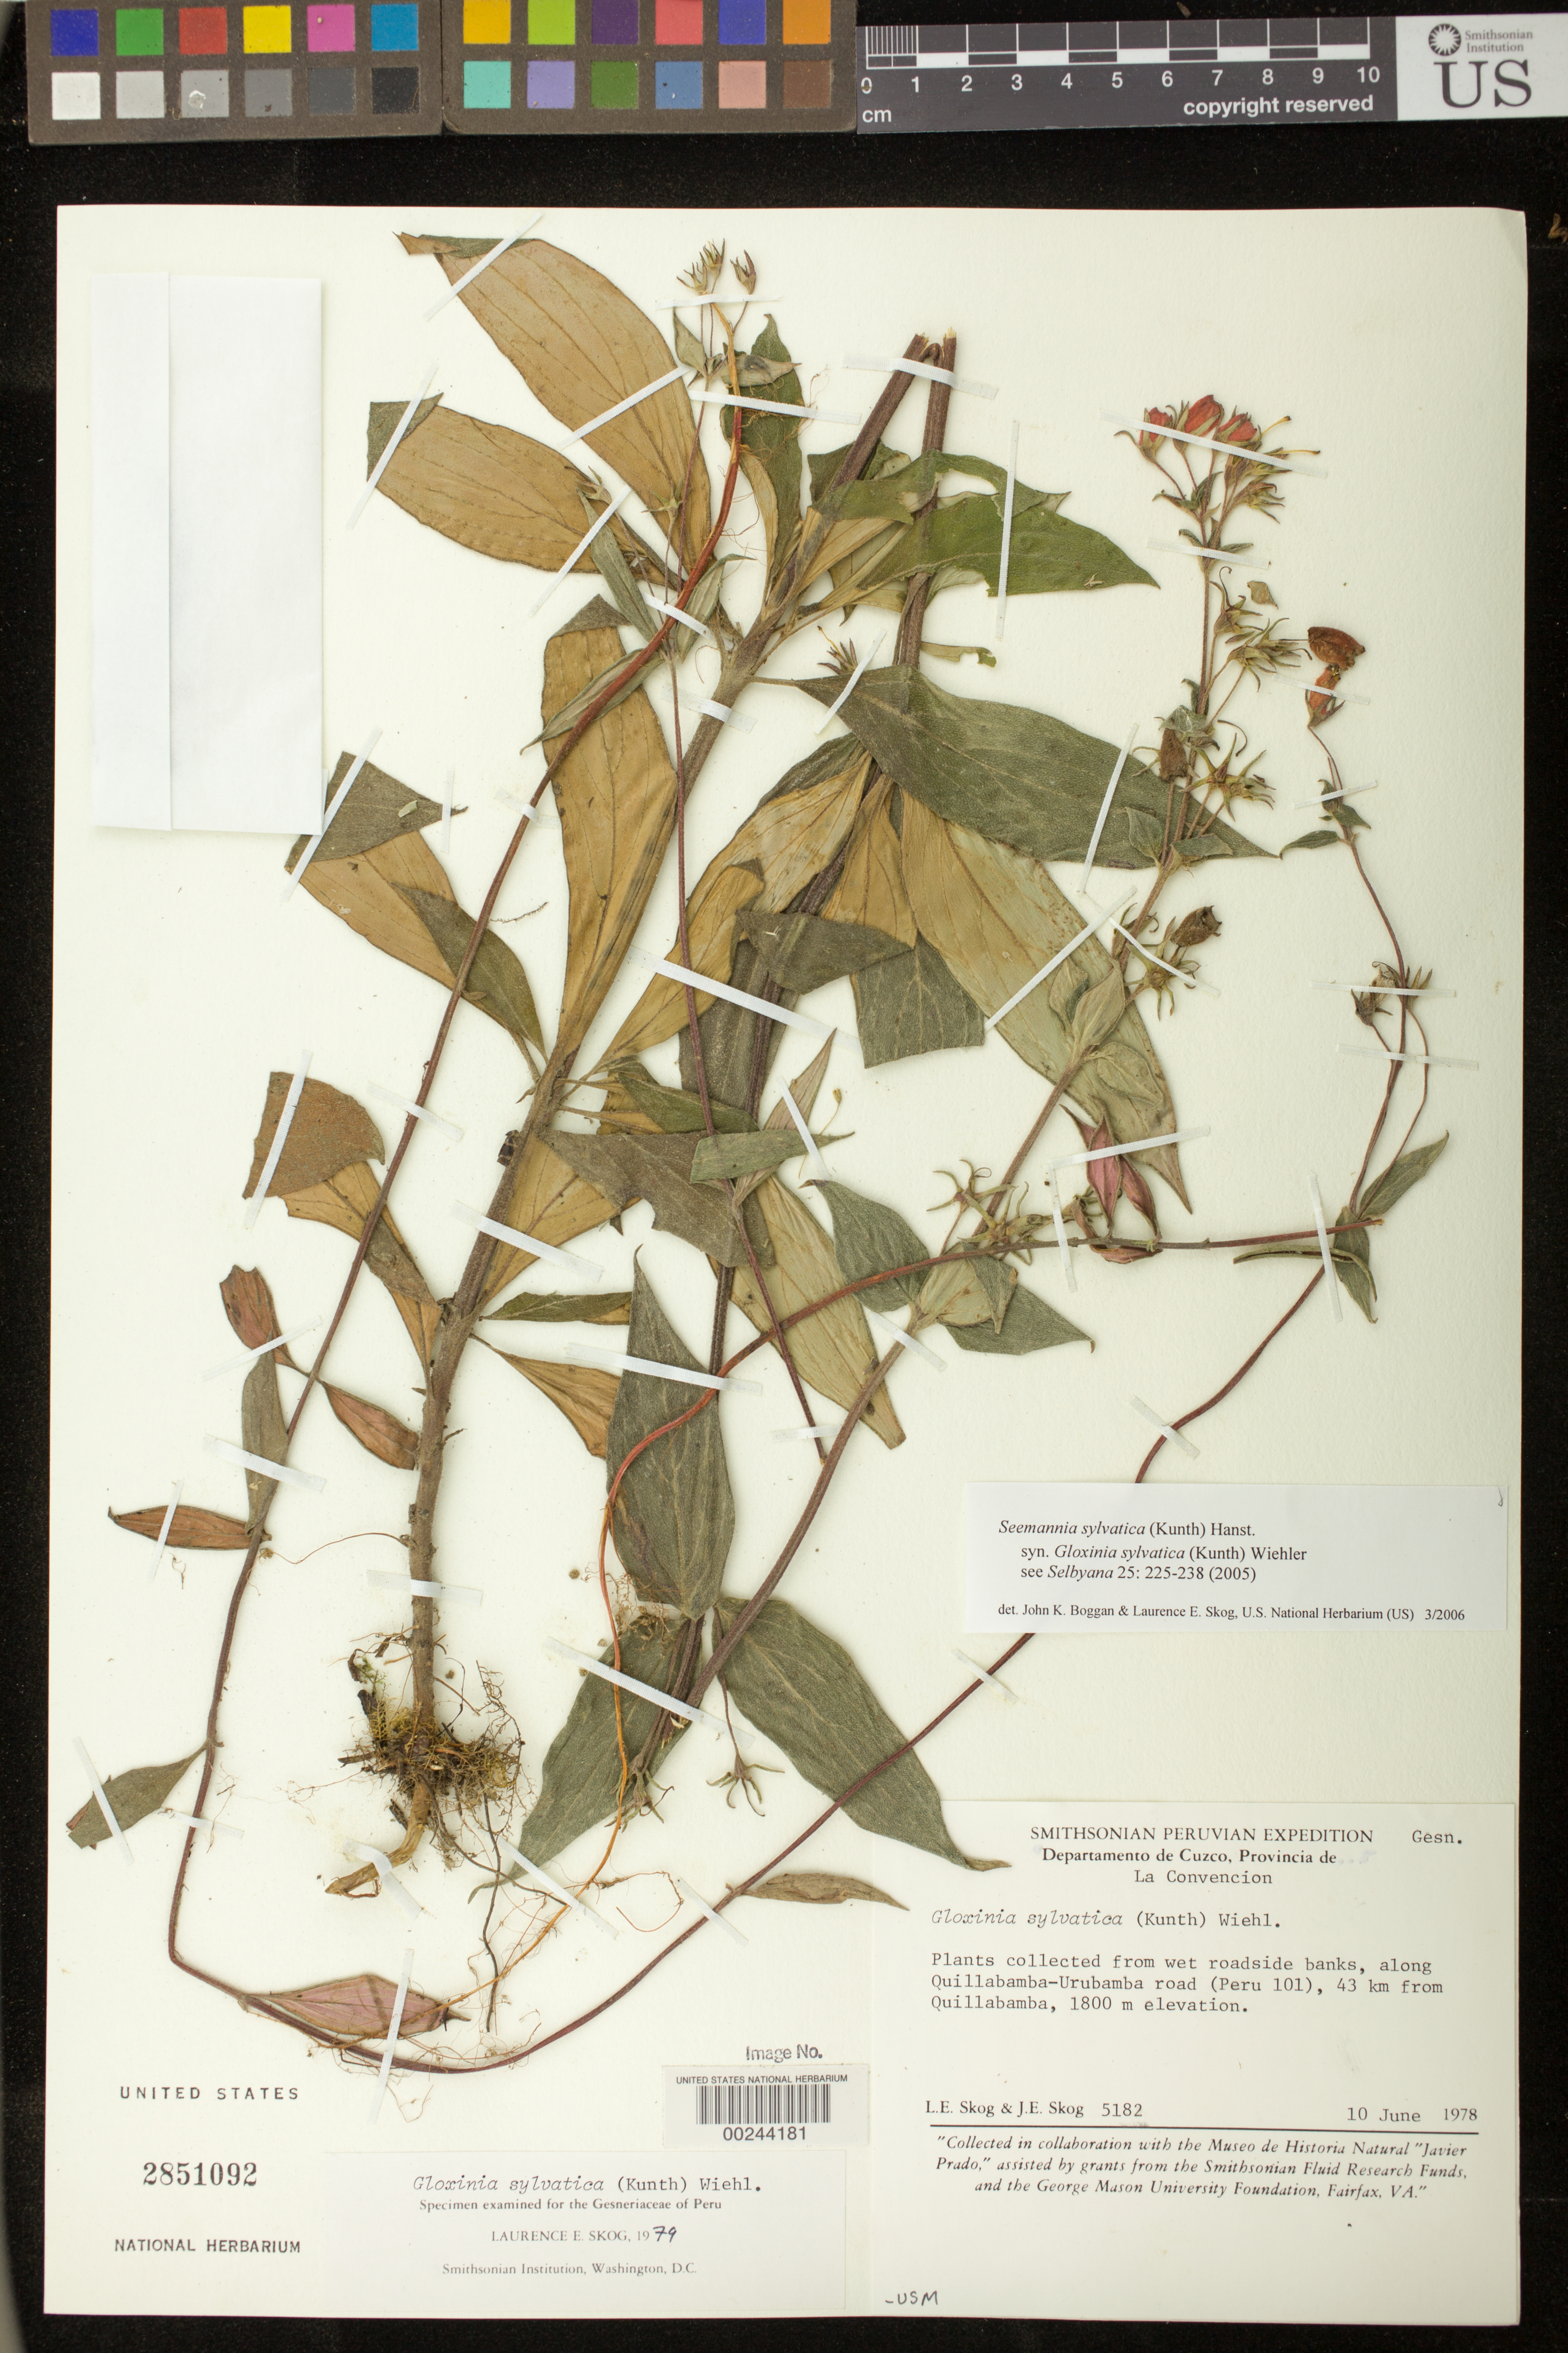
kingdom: Plantae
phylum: Tracheophyta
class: Magnoliopsida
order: Lamiales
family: Gesneriaceae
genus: Seemannia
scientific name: Seemannia sylvatica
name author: (Kunth) Hanst.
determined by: Boggan, J. K.; Skog, L. E.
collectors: L. E. Skog & J. E. Skog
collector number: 5182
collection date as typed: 10 Jun 1978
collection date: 1978-06-10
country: Peru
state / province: Cusco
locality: Prov. Convencion; along Quillabamba-Urubamba road (Peru 101), 43 km from Quillabamba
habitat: Wet roadside banks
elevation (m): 1800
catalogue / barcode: US 2851092